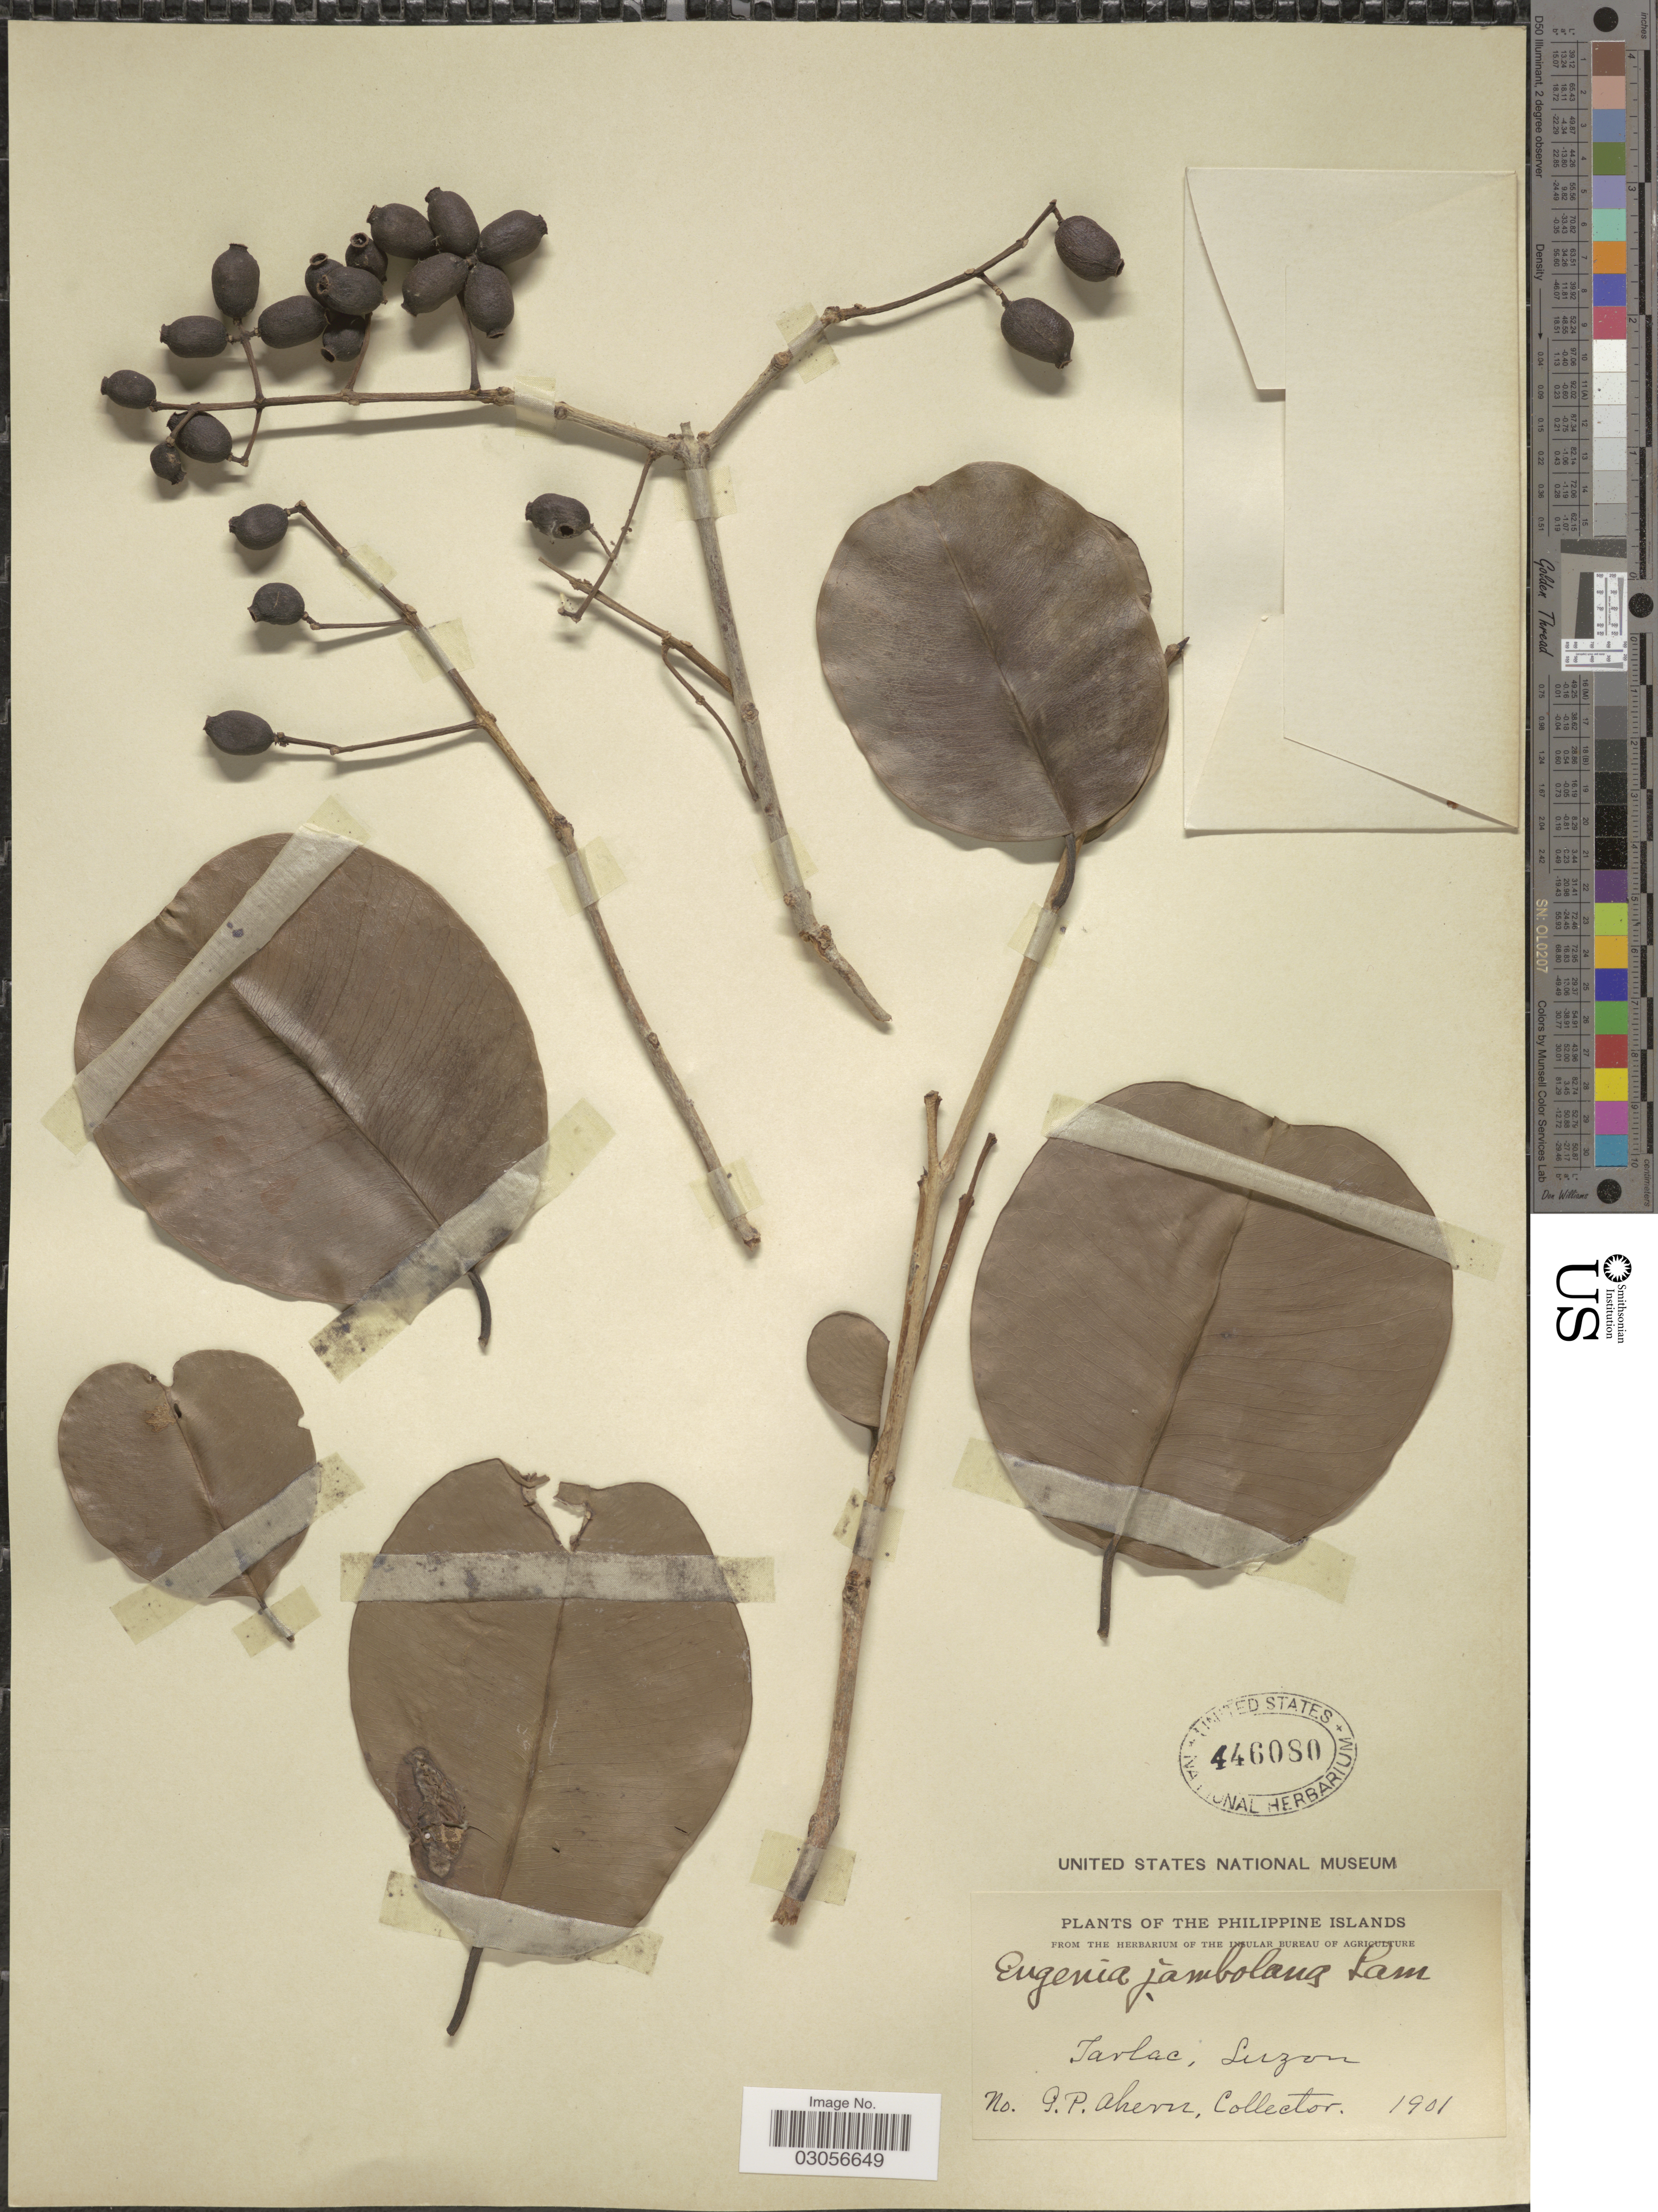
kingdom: Plantae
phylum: Tracheophyta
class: Magnoliopsida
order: Myrtales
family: Myrtaceae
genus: Syzygium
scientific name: Syzygium cumini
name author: (L.) Skeels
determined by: Strong, Mark T., (BOT), Smithsonian Institution - National Museum of Natural History (UNITED STATES)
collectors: G. Ahern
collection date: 1901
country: Philippines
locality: Philippine Islands. Tarlac, Luzon.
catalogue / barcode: US 446080